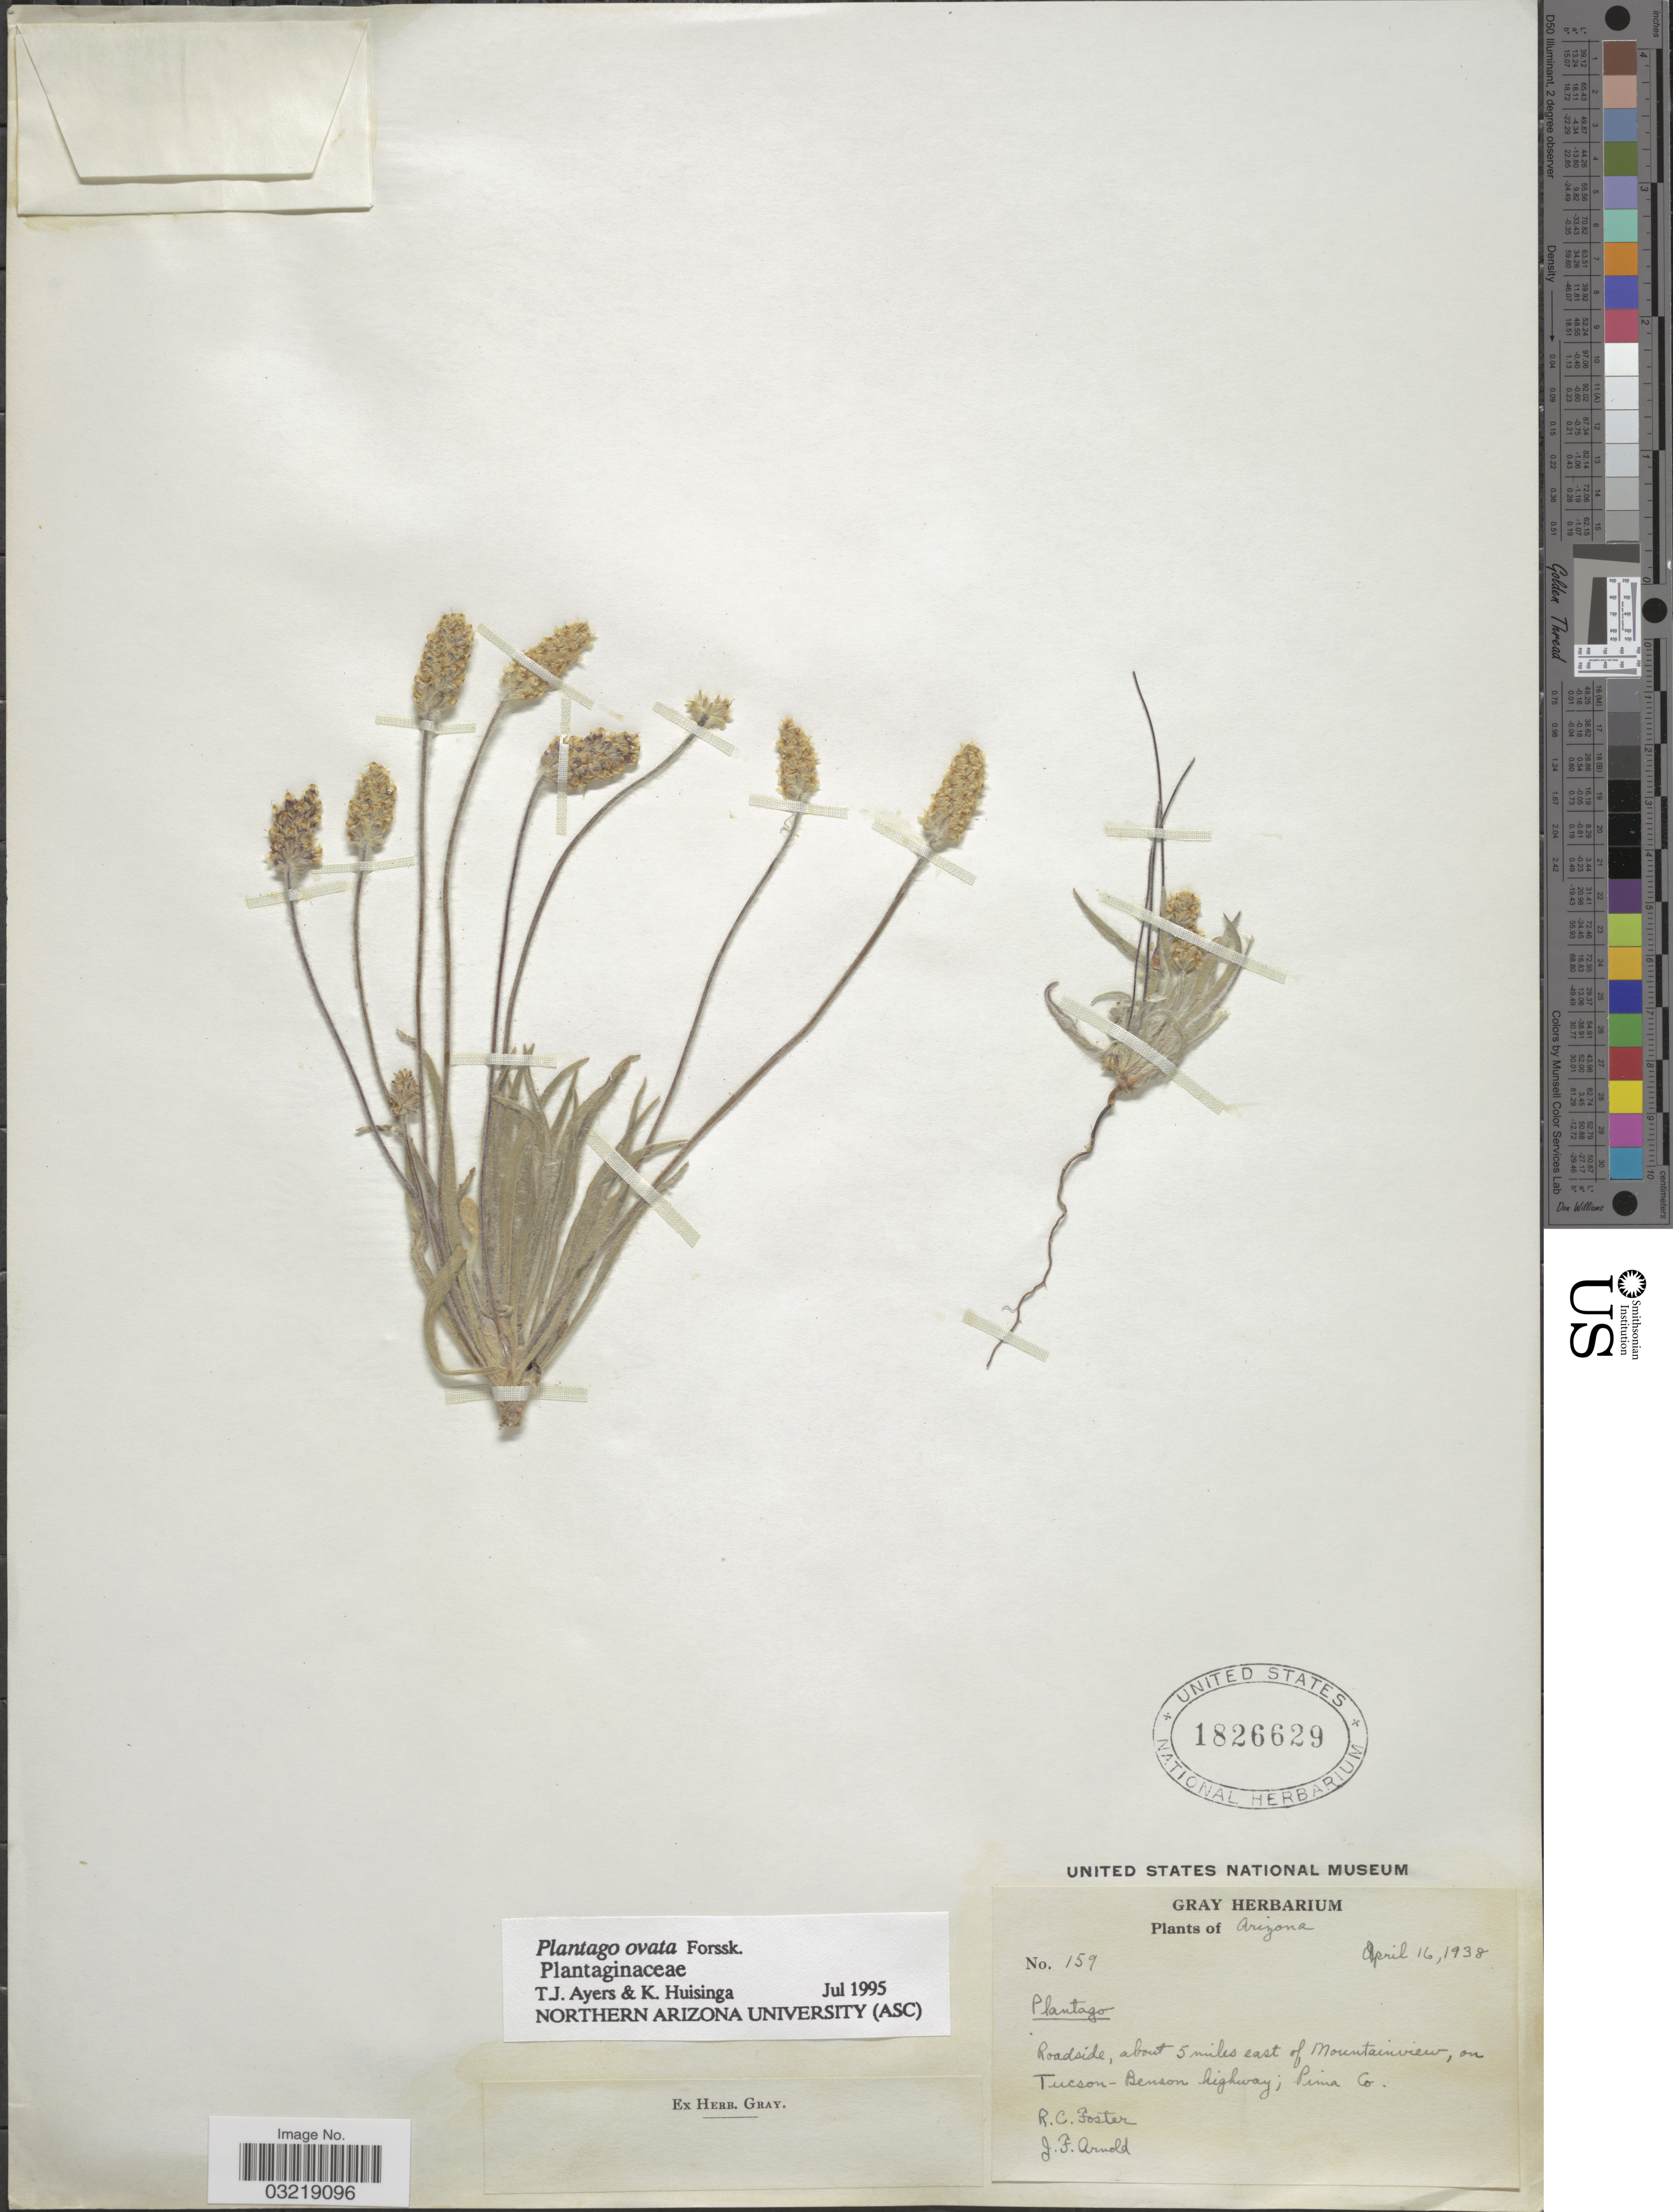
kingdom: Plantae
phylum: Tracheophyta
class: Magnoliopsida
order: Lamiales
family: Plantaginaceae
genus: Plantago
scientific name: Plantago ovata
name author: Forssk.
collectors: R. C. Foster & J. F. Arnold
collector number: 159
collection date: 1938-04-16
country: United States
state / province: Arizona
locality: Roadside, about 5 miles east of Mountainview, on Tucson-Benson highway; Pima Co.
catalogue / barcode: US 1826629